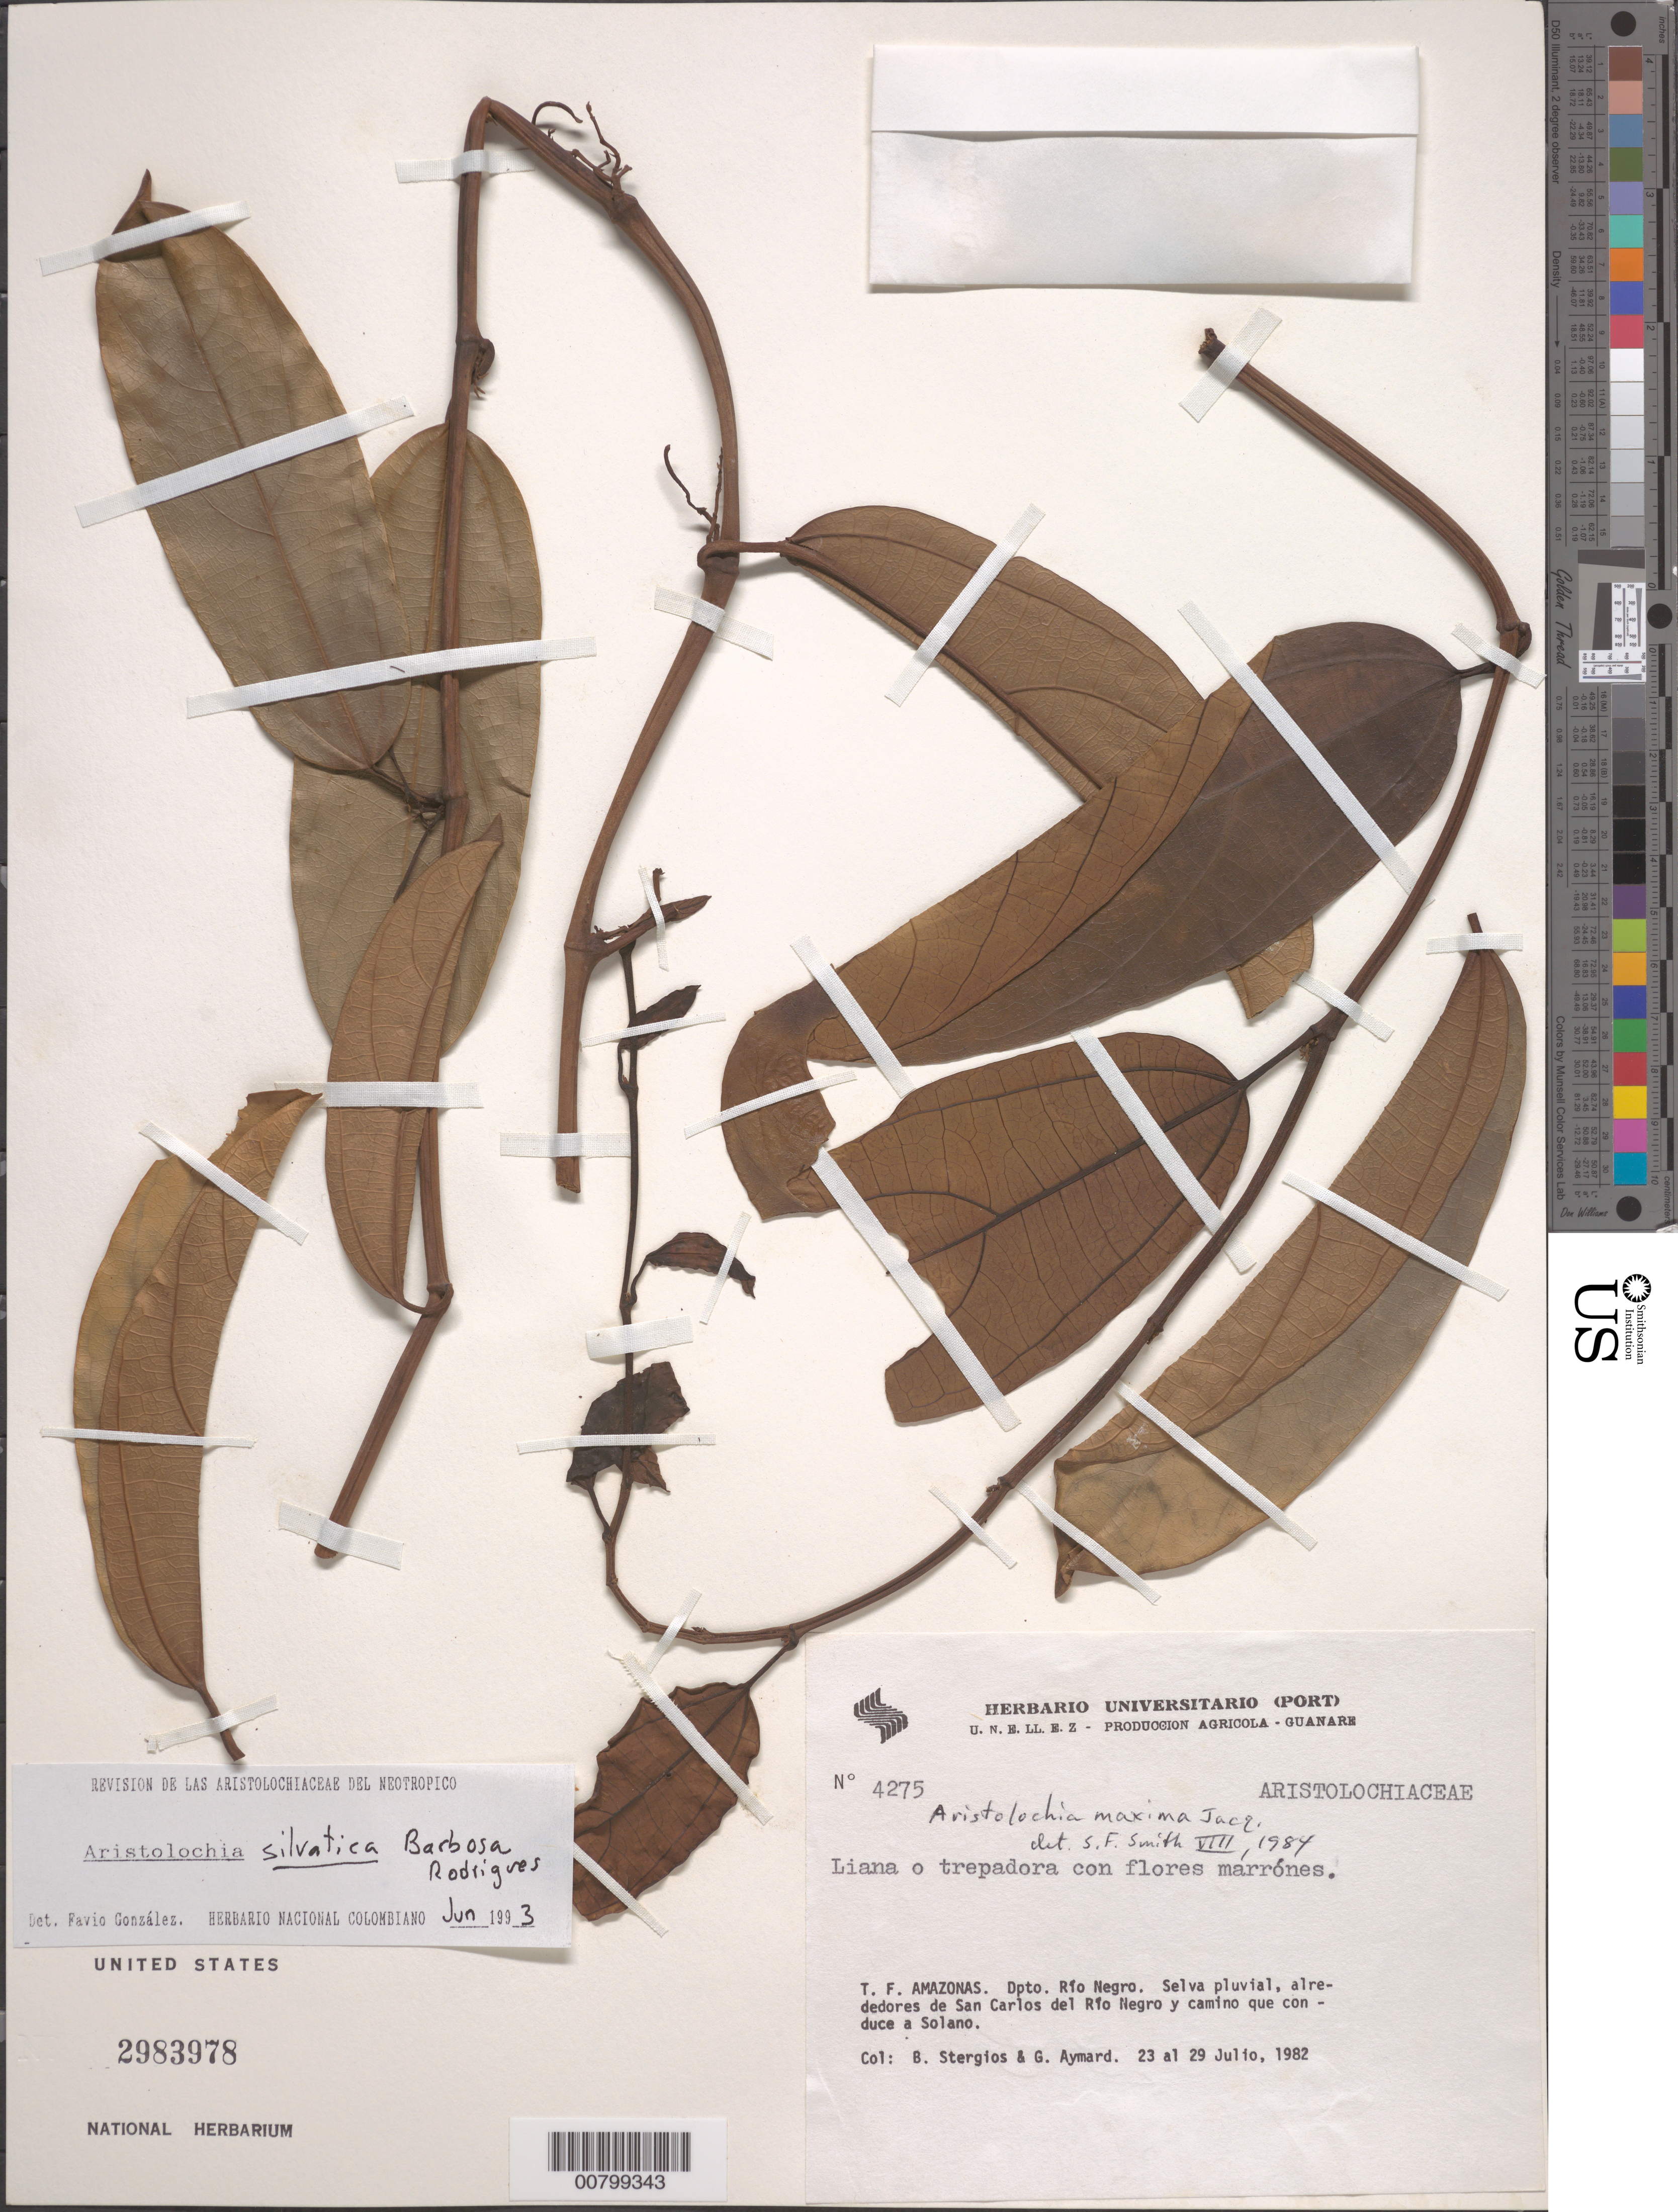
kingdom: Plantae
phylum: Tracheophyta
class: Magnoliopsida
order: Piperales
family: Aristolochiaceae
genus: Aristolochia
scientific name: Aristolochia silvatica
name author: Barb. Rodr.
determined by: González, F.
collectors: B. G. Stergios & G. A. Aymard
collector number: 4275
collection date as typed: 23-Jul-82 to 29-Jul-82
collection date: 1982-07-23/1982-07-29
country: Venezuela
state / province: Amazonas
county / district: Río Negro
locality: San Carlos del Río Negro y camino que conduce a Solano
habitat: Selva pluvial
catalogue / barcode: US 2983978